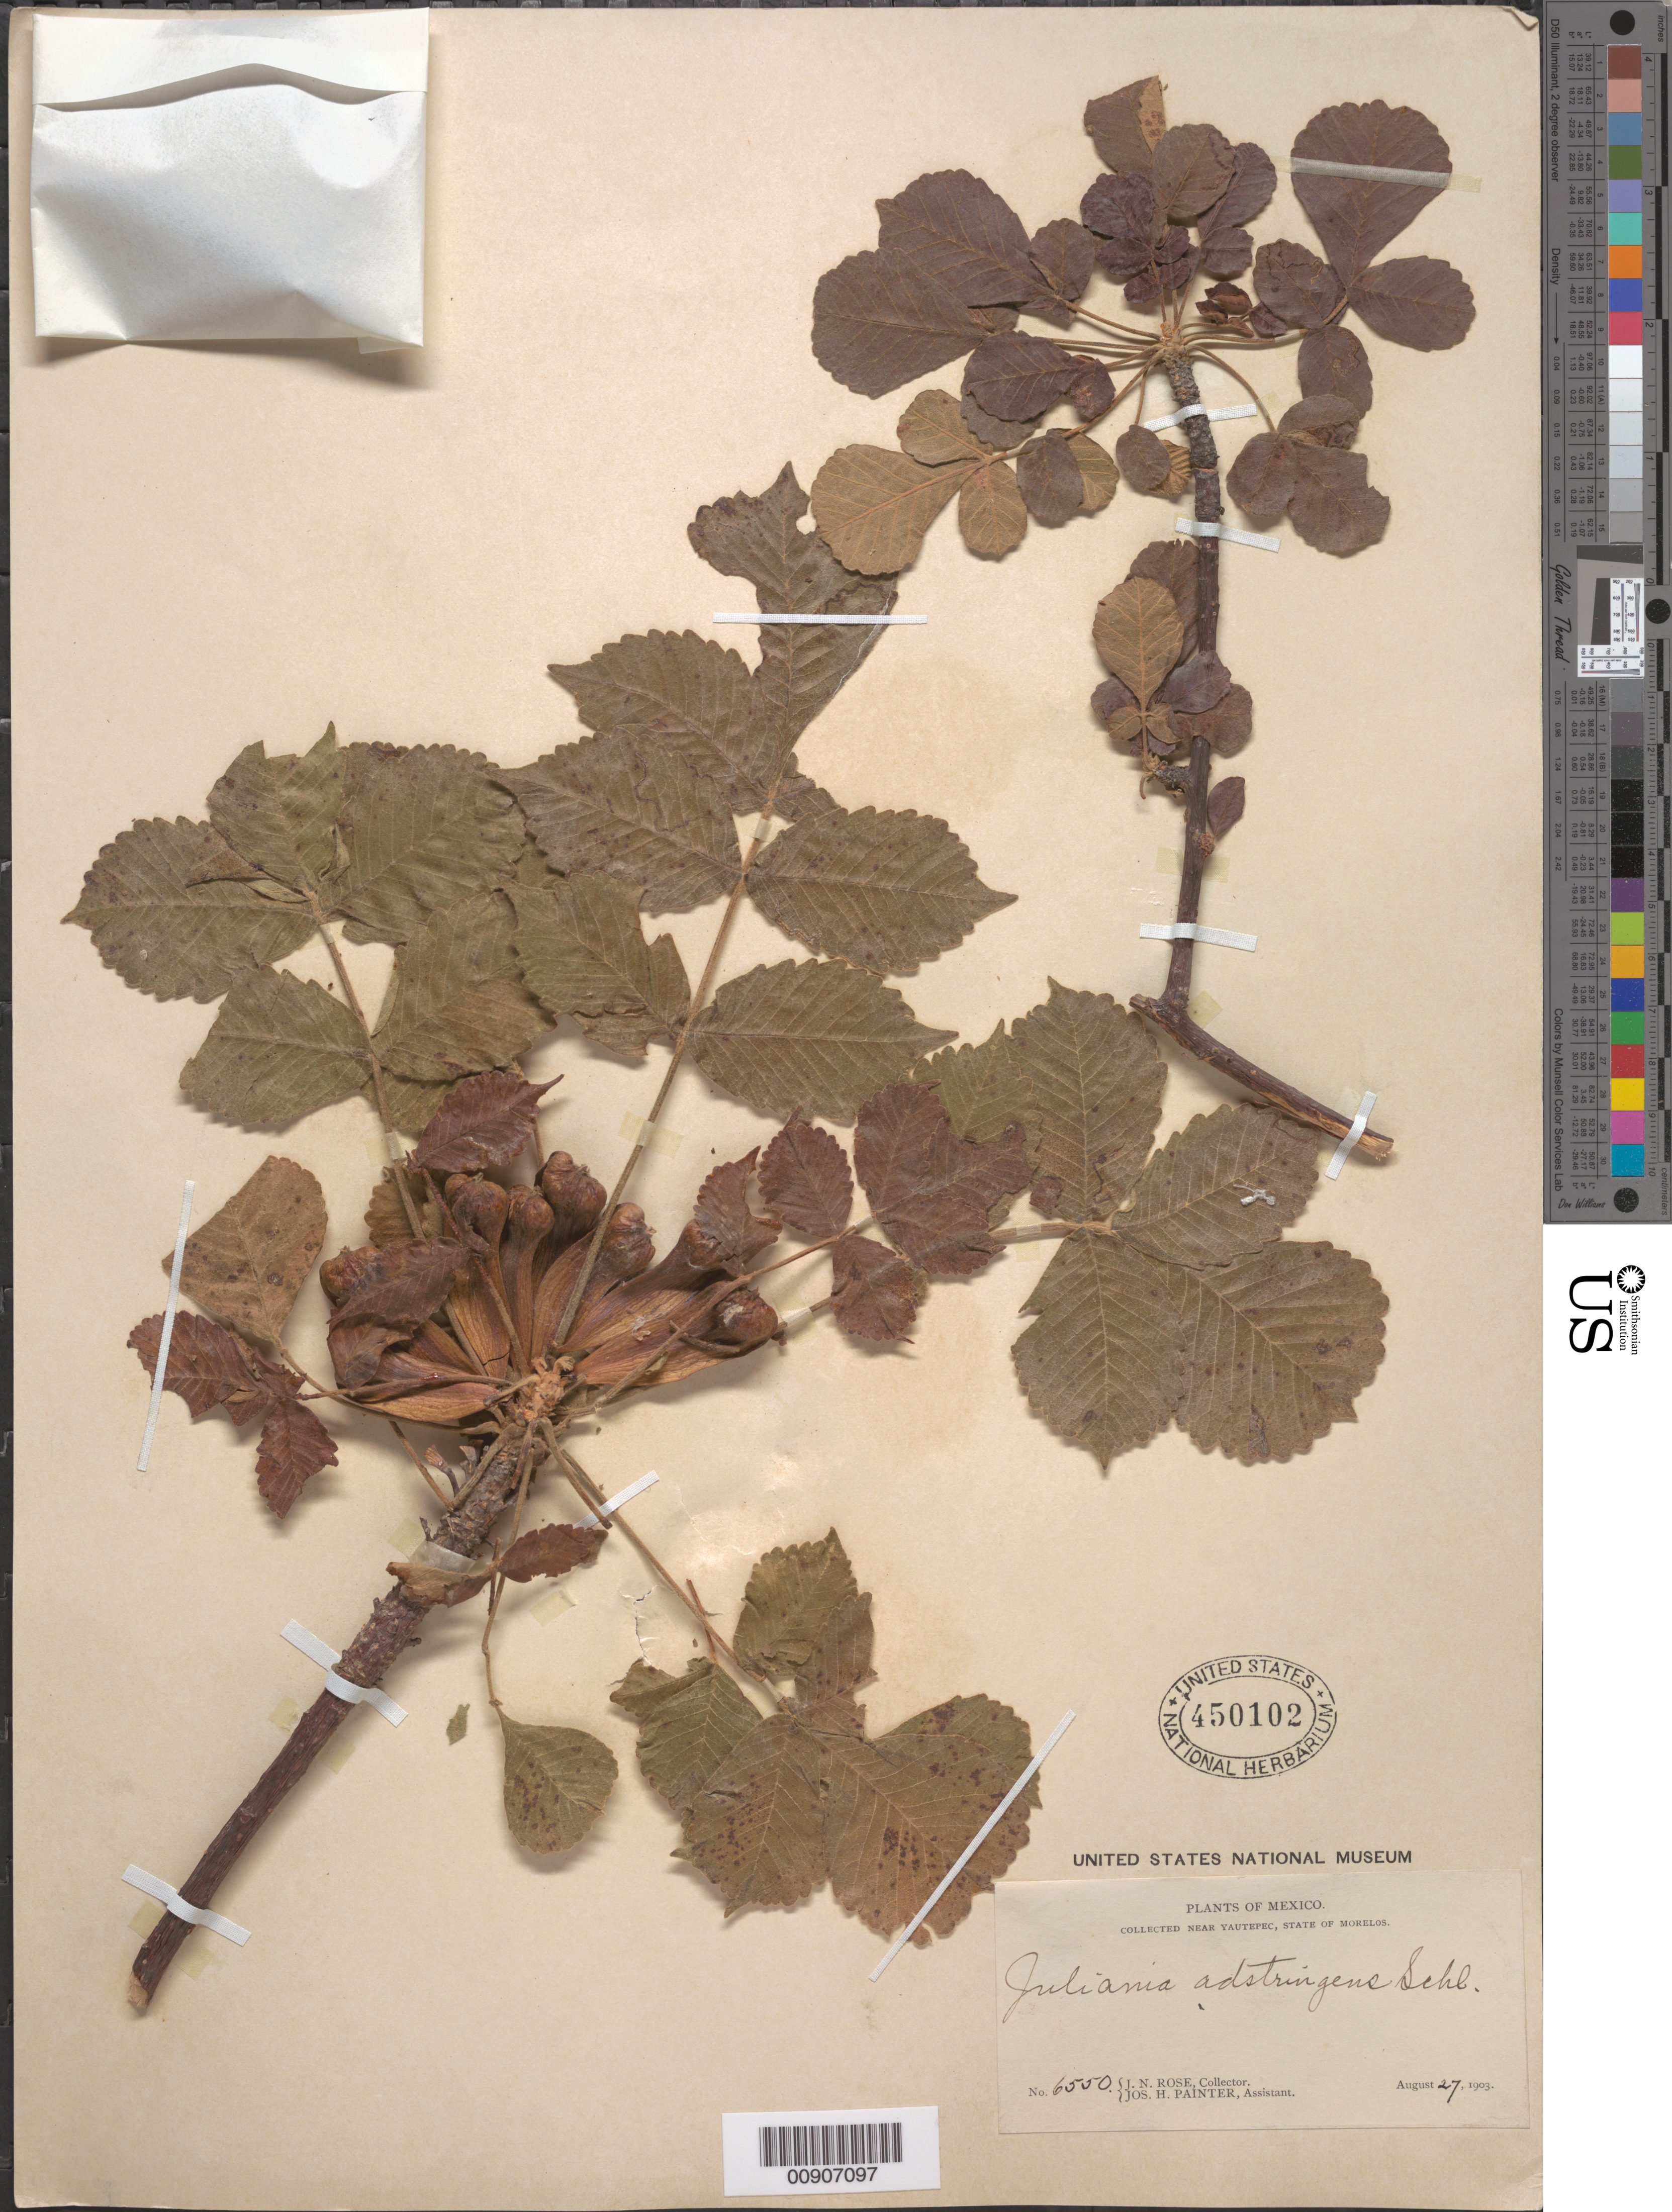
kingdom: Plantae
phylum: Tracheophyta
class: Magnoliopsida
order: Sapindales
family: Anacardiaceae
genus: Amphipterygium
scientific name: Amphipterygium adstringens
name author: (Schltdl.) Schiede ex Standl.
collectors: J. N. Rose & J. H. Painter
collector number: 6550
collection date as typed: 27 Aug 1903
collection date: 1903-08-27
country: Mexico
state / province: Morelos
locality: Near Yautepec, State of Morelos.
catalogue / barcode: US 450102